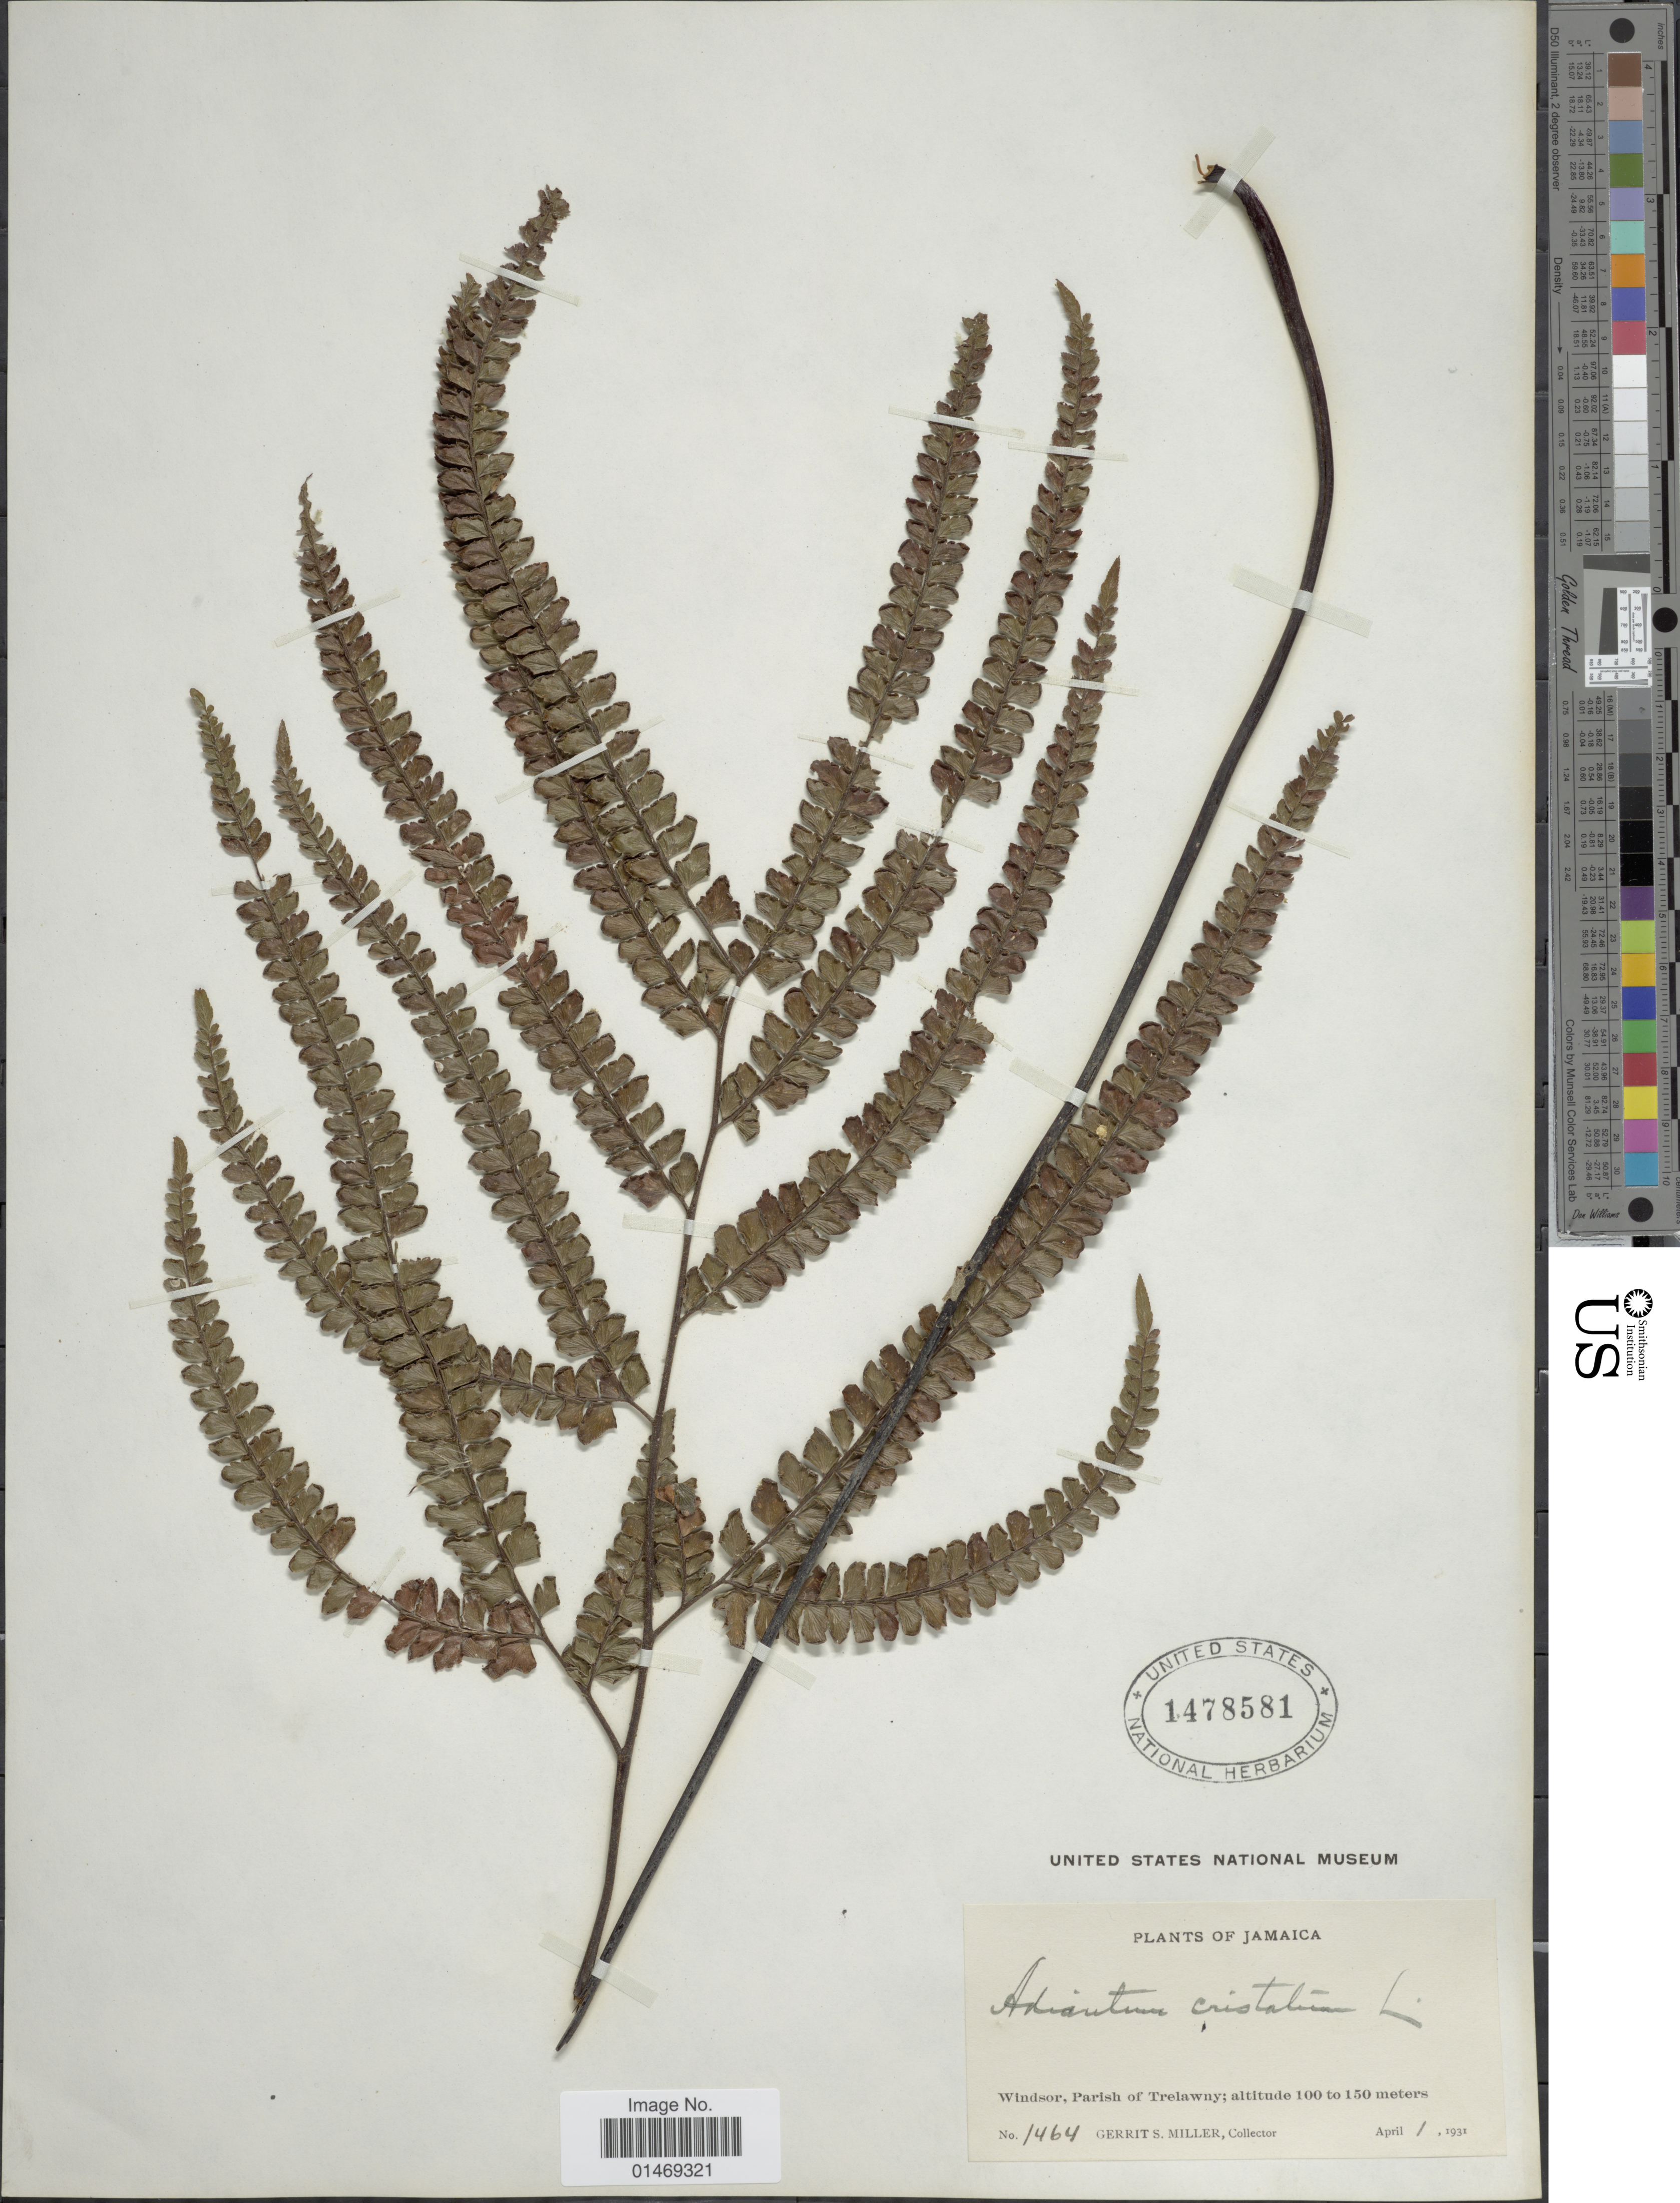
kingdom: Plantae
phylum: Tracheophyta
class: Polypodiopsida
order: Polypodiales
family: Pteridaceae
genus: Adiantum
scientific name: Adiantum pyramidale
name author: (L.) Willd.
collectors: G. S. Miller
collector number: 1464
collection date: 1931-04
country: Jamaica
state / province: Trelawny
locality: Windsor, Parish of Trelawny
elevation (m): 100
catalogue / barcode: US 1478581